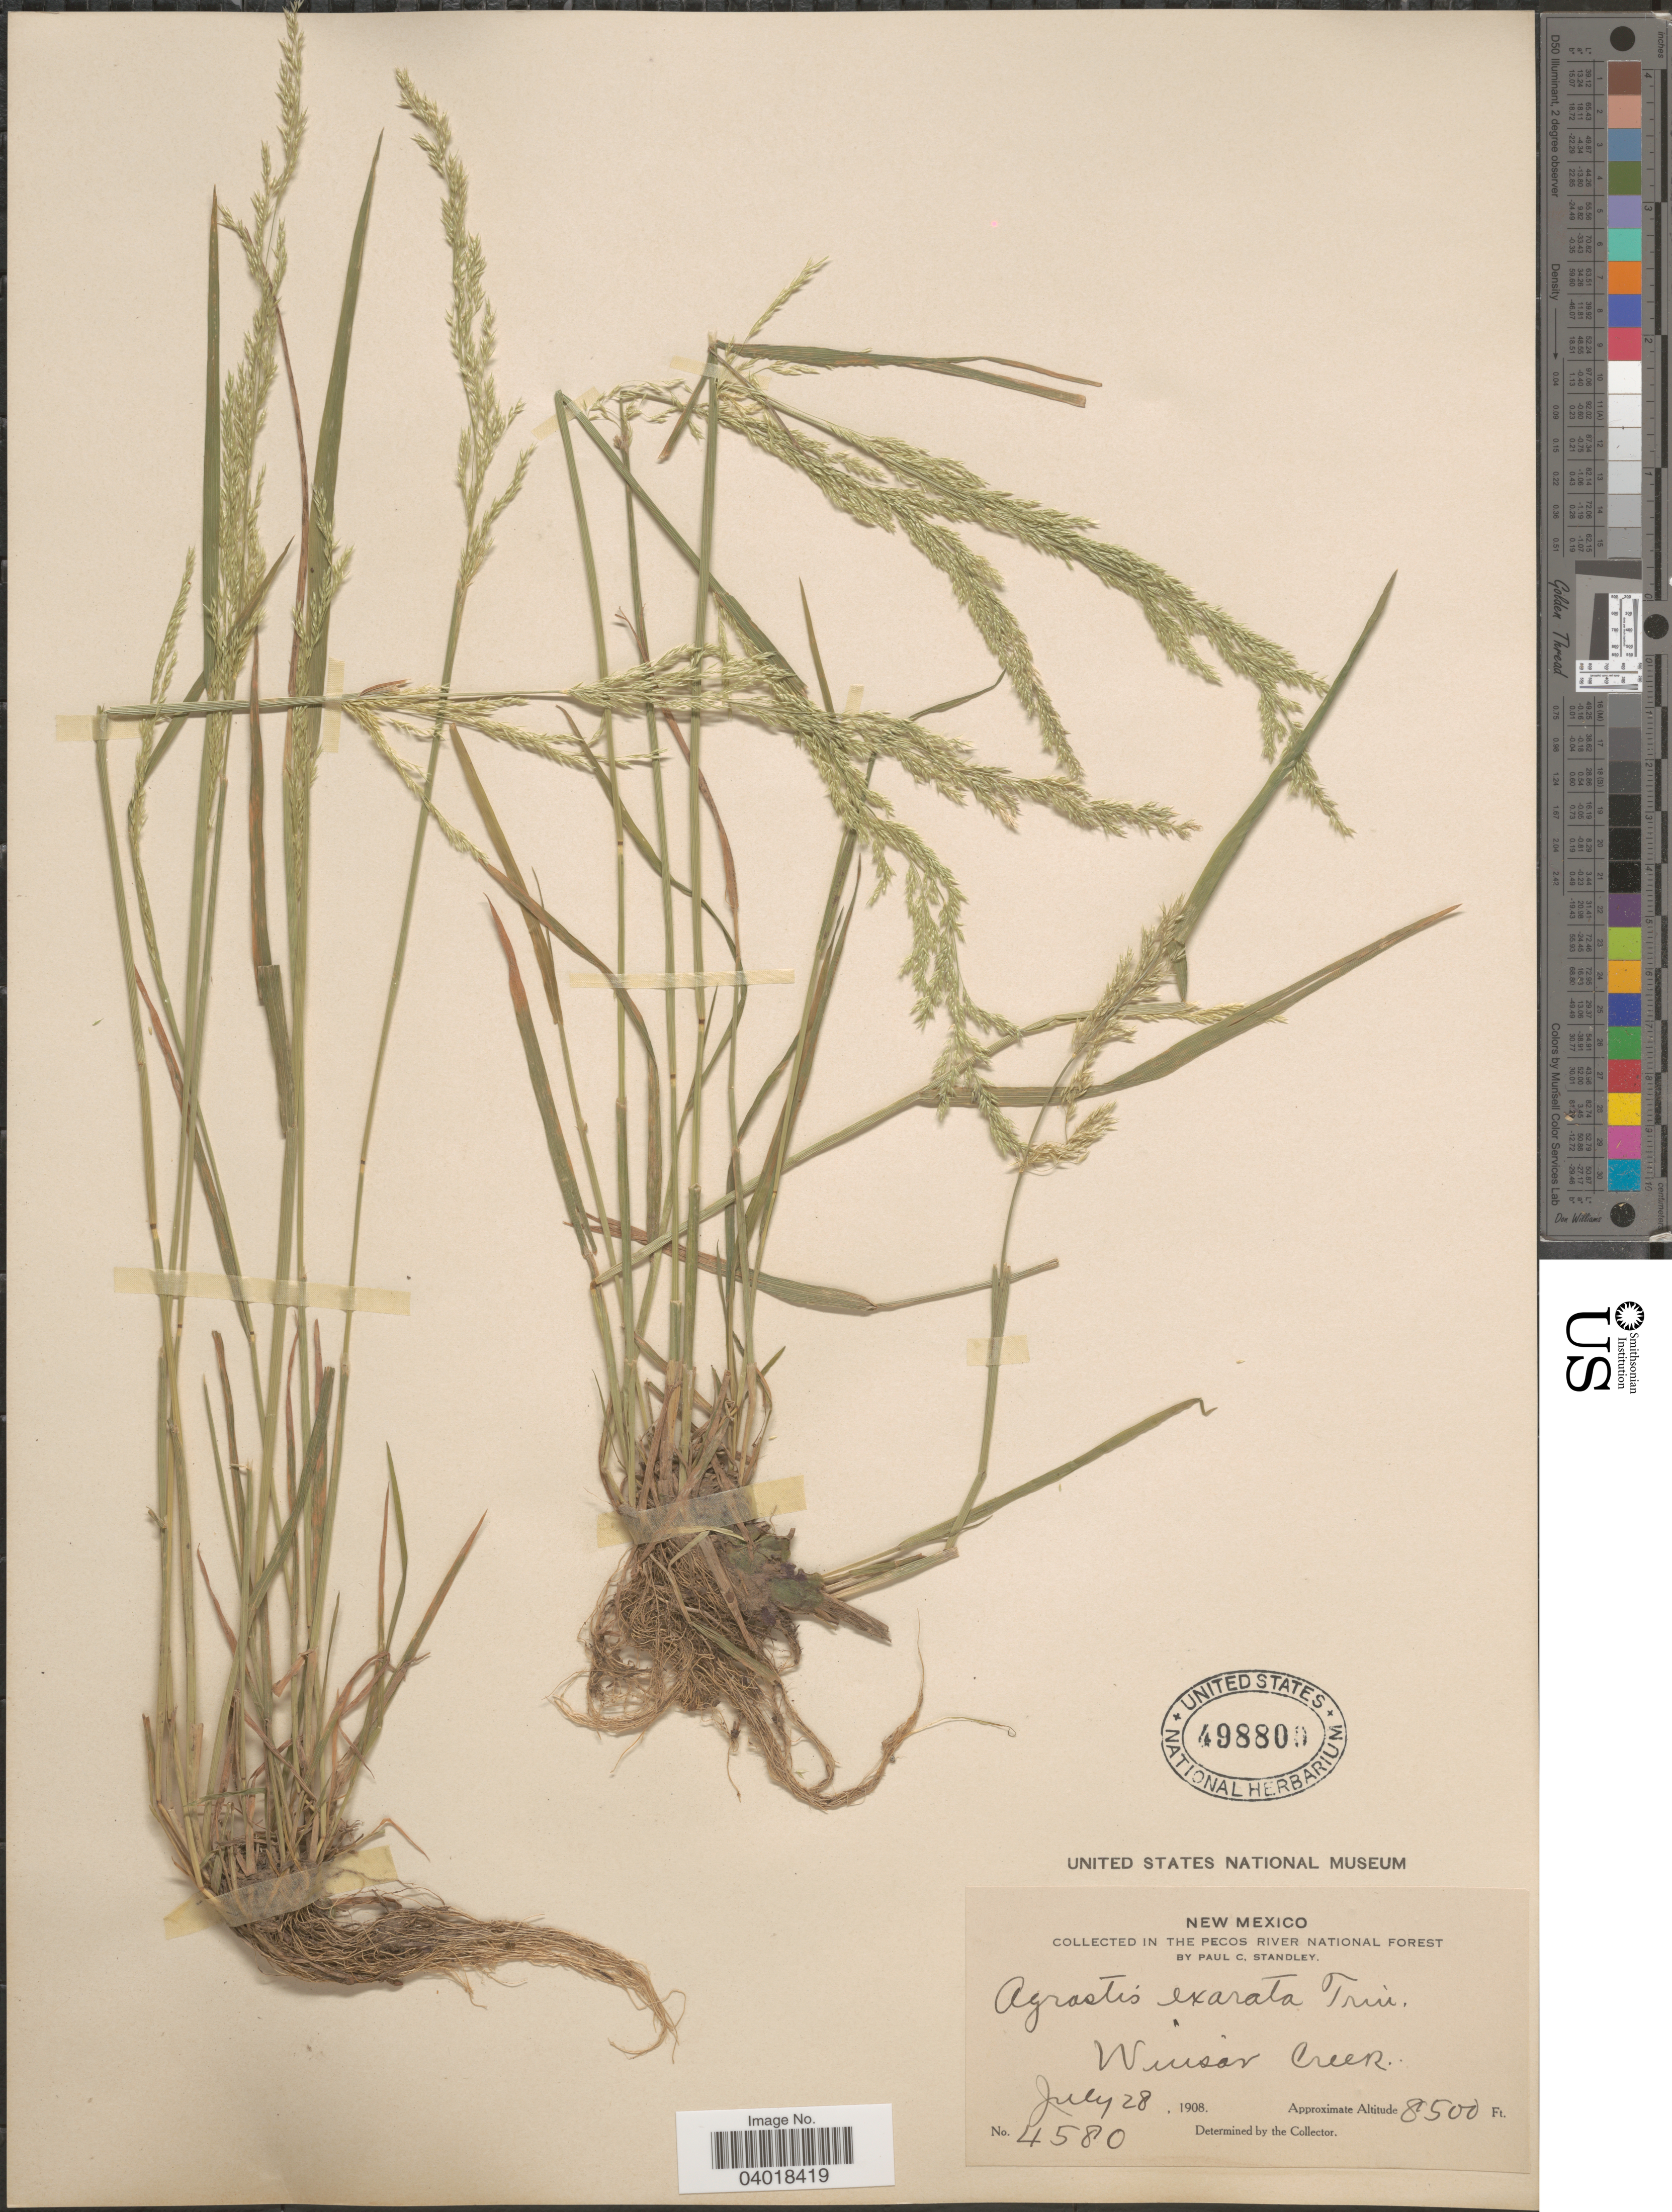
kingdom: Plantae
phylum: Tracheophyta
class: Liliopsida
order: Poales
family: Poaceae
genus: Agrostis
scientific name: Agrostis exarata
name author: Trin.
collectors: P. C. Standley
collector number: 4580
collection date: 1908-07-28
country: United States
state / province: New Mexico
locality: In the Pecos River National Forest. Winsor Creek.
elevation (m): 2591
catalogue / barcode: US 498800